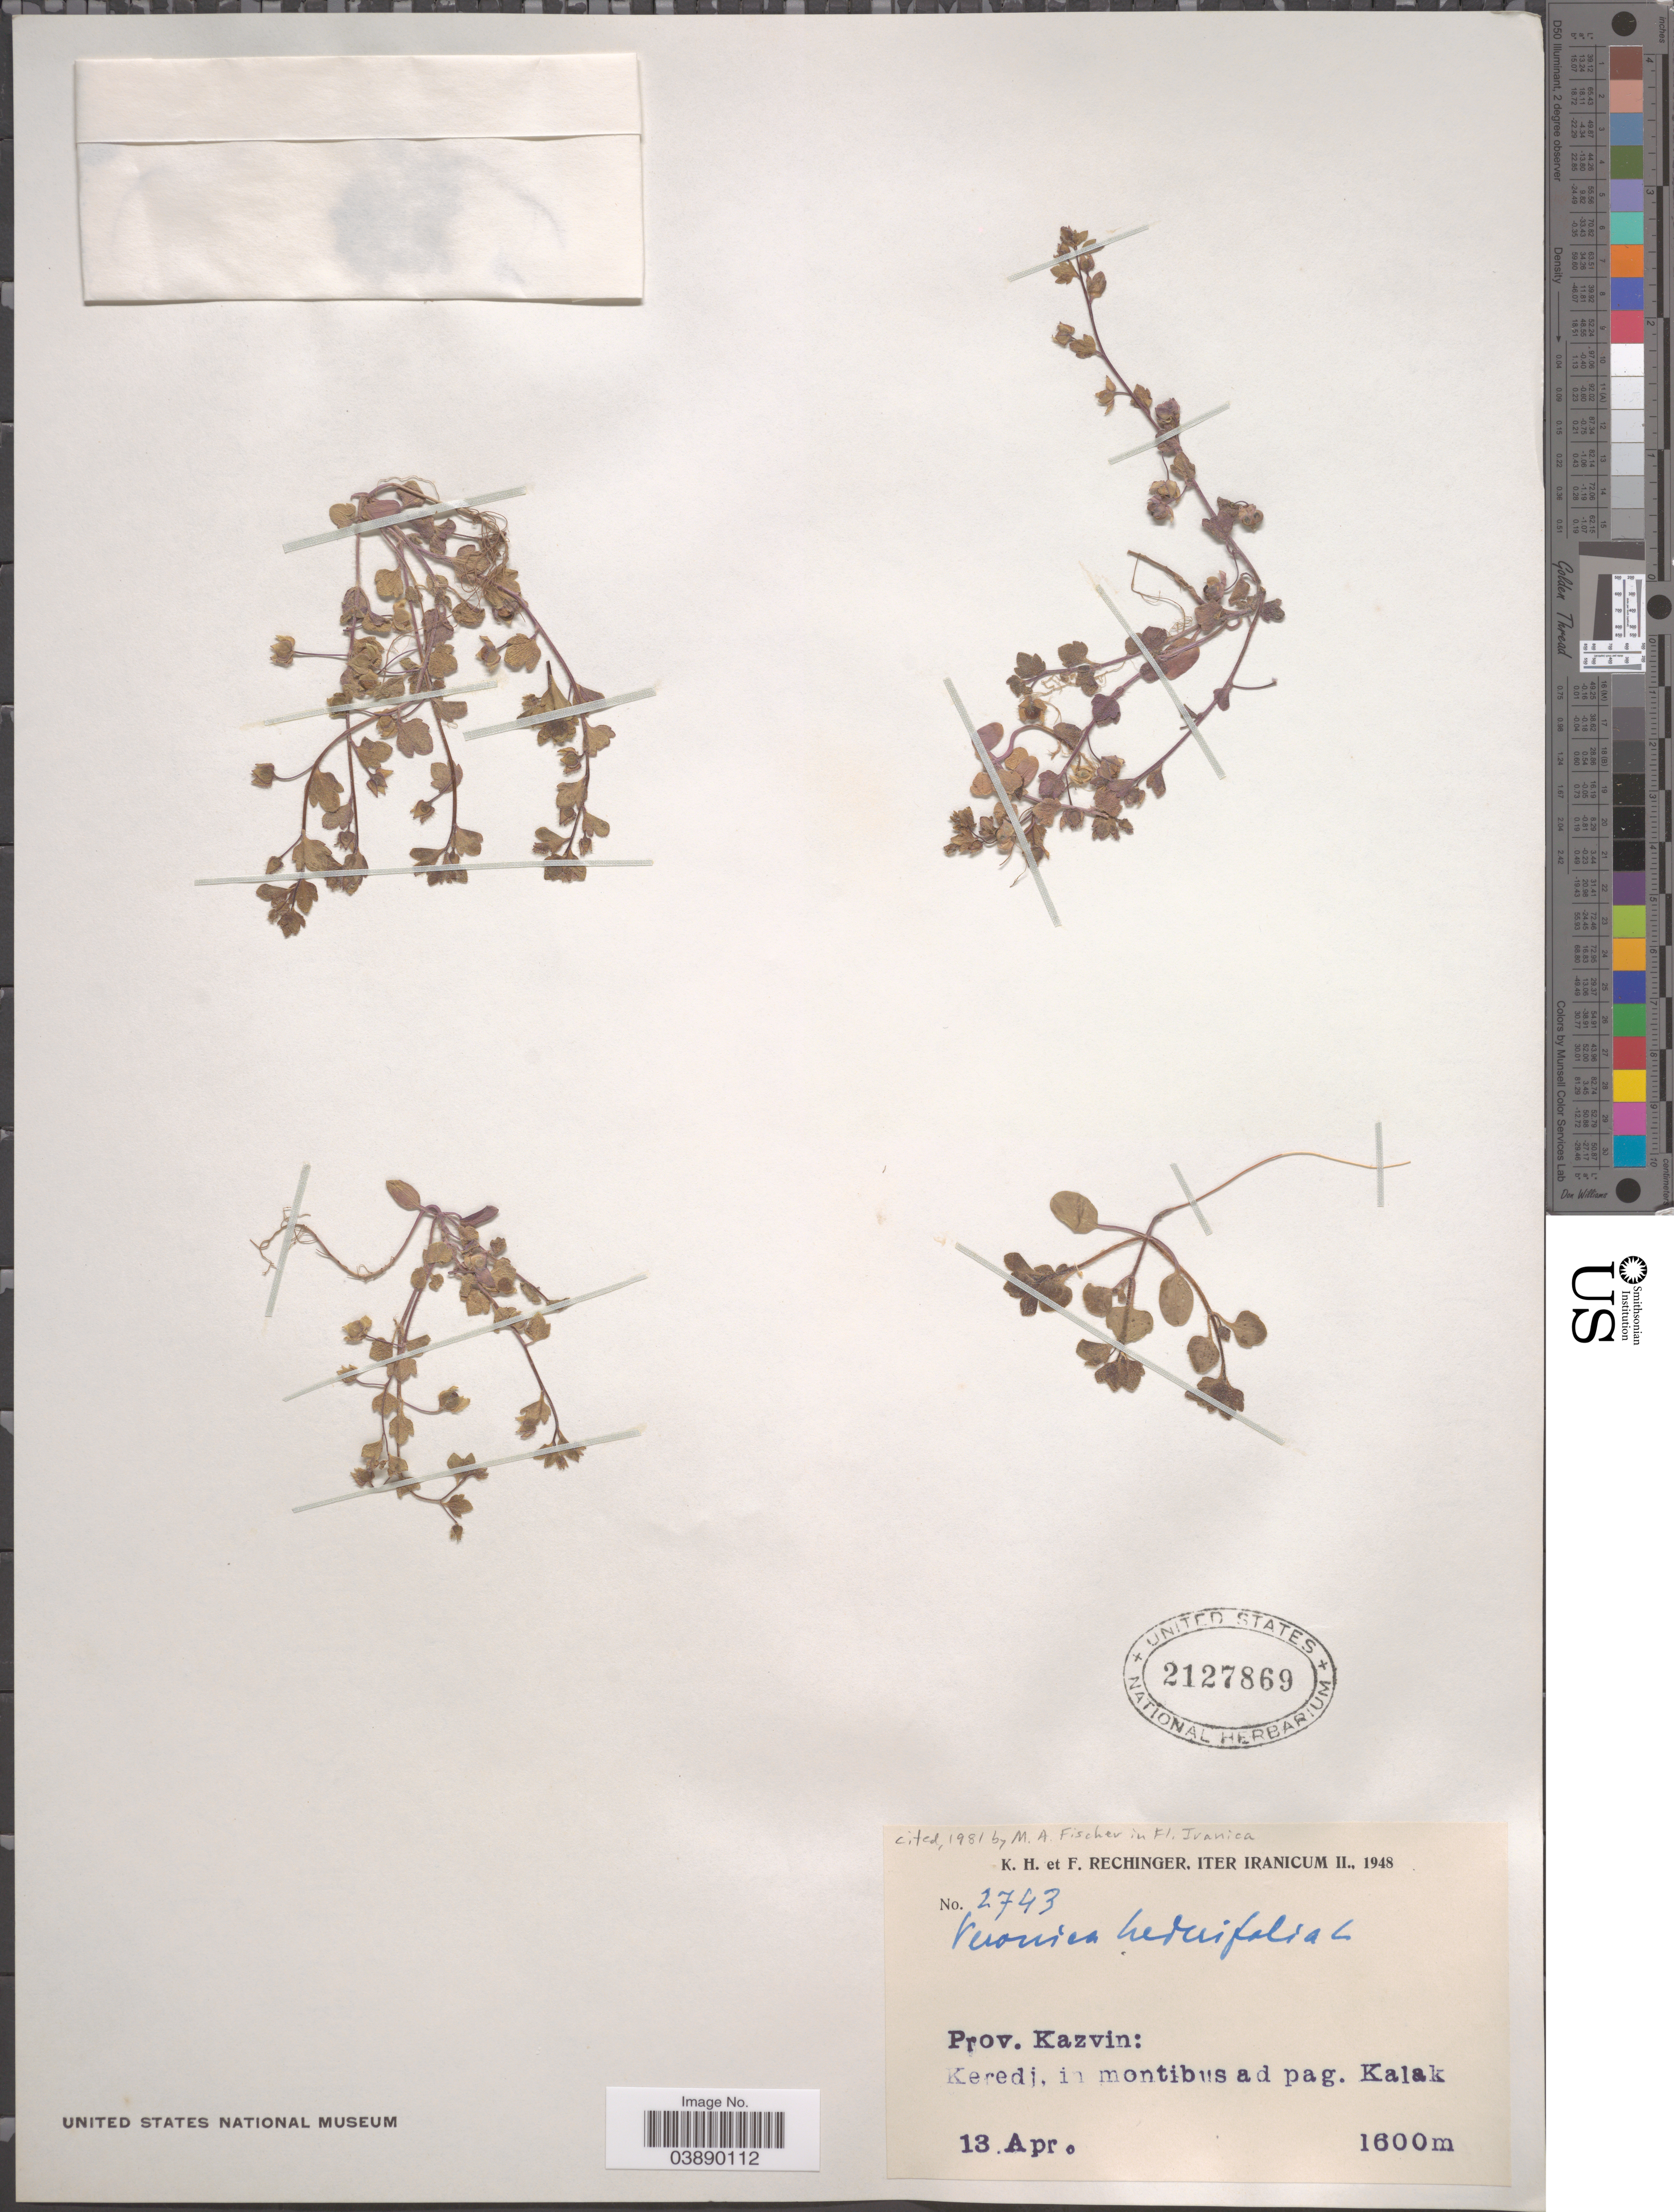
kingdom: Plantae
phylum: Tracheophyta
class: Magnoliopsida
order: Lamiales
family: Plantaginaceae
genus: Veronica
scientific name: Veronica hederifolia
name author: L.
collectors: K. H. Rechinger & F. Rechinger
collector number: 2743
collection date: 1948-04-13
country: Iran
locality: Prov. Kazvin: Keredj, in montibus ad pag. Kalak.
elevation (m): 1600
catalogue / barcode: US 2127869